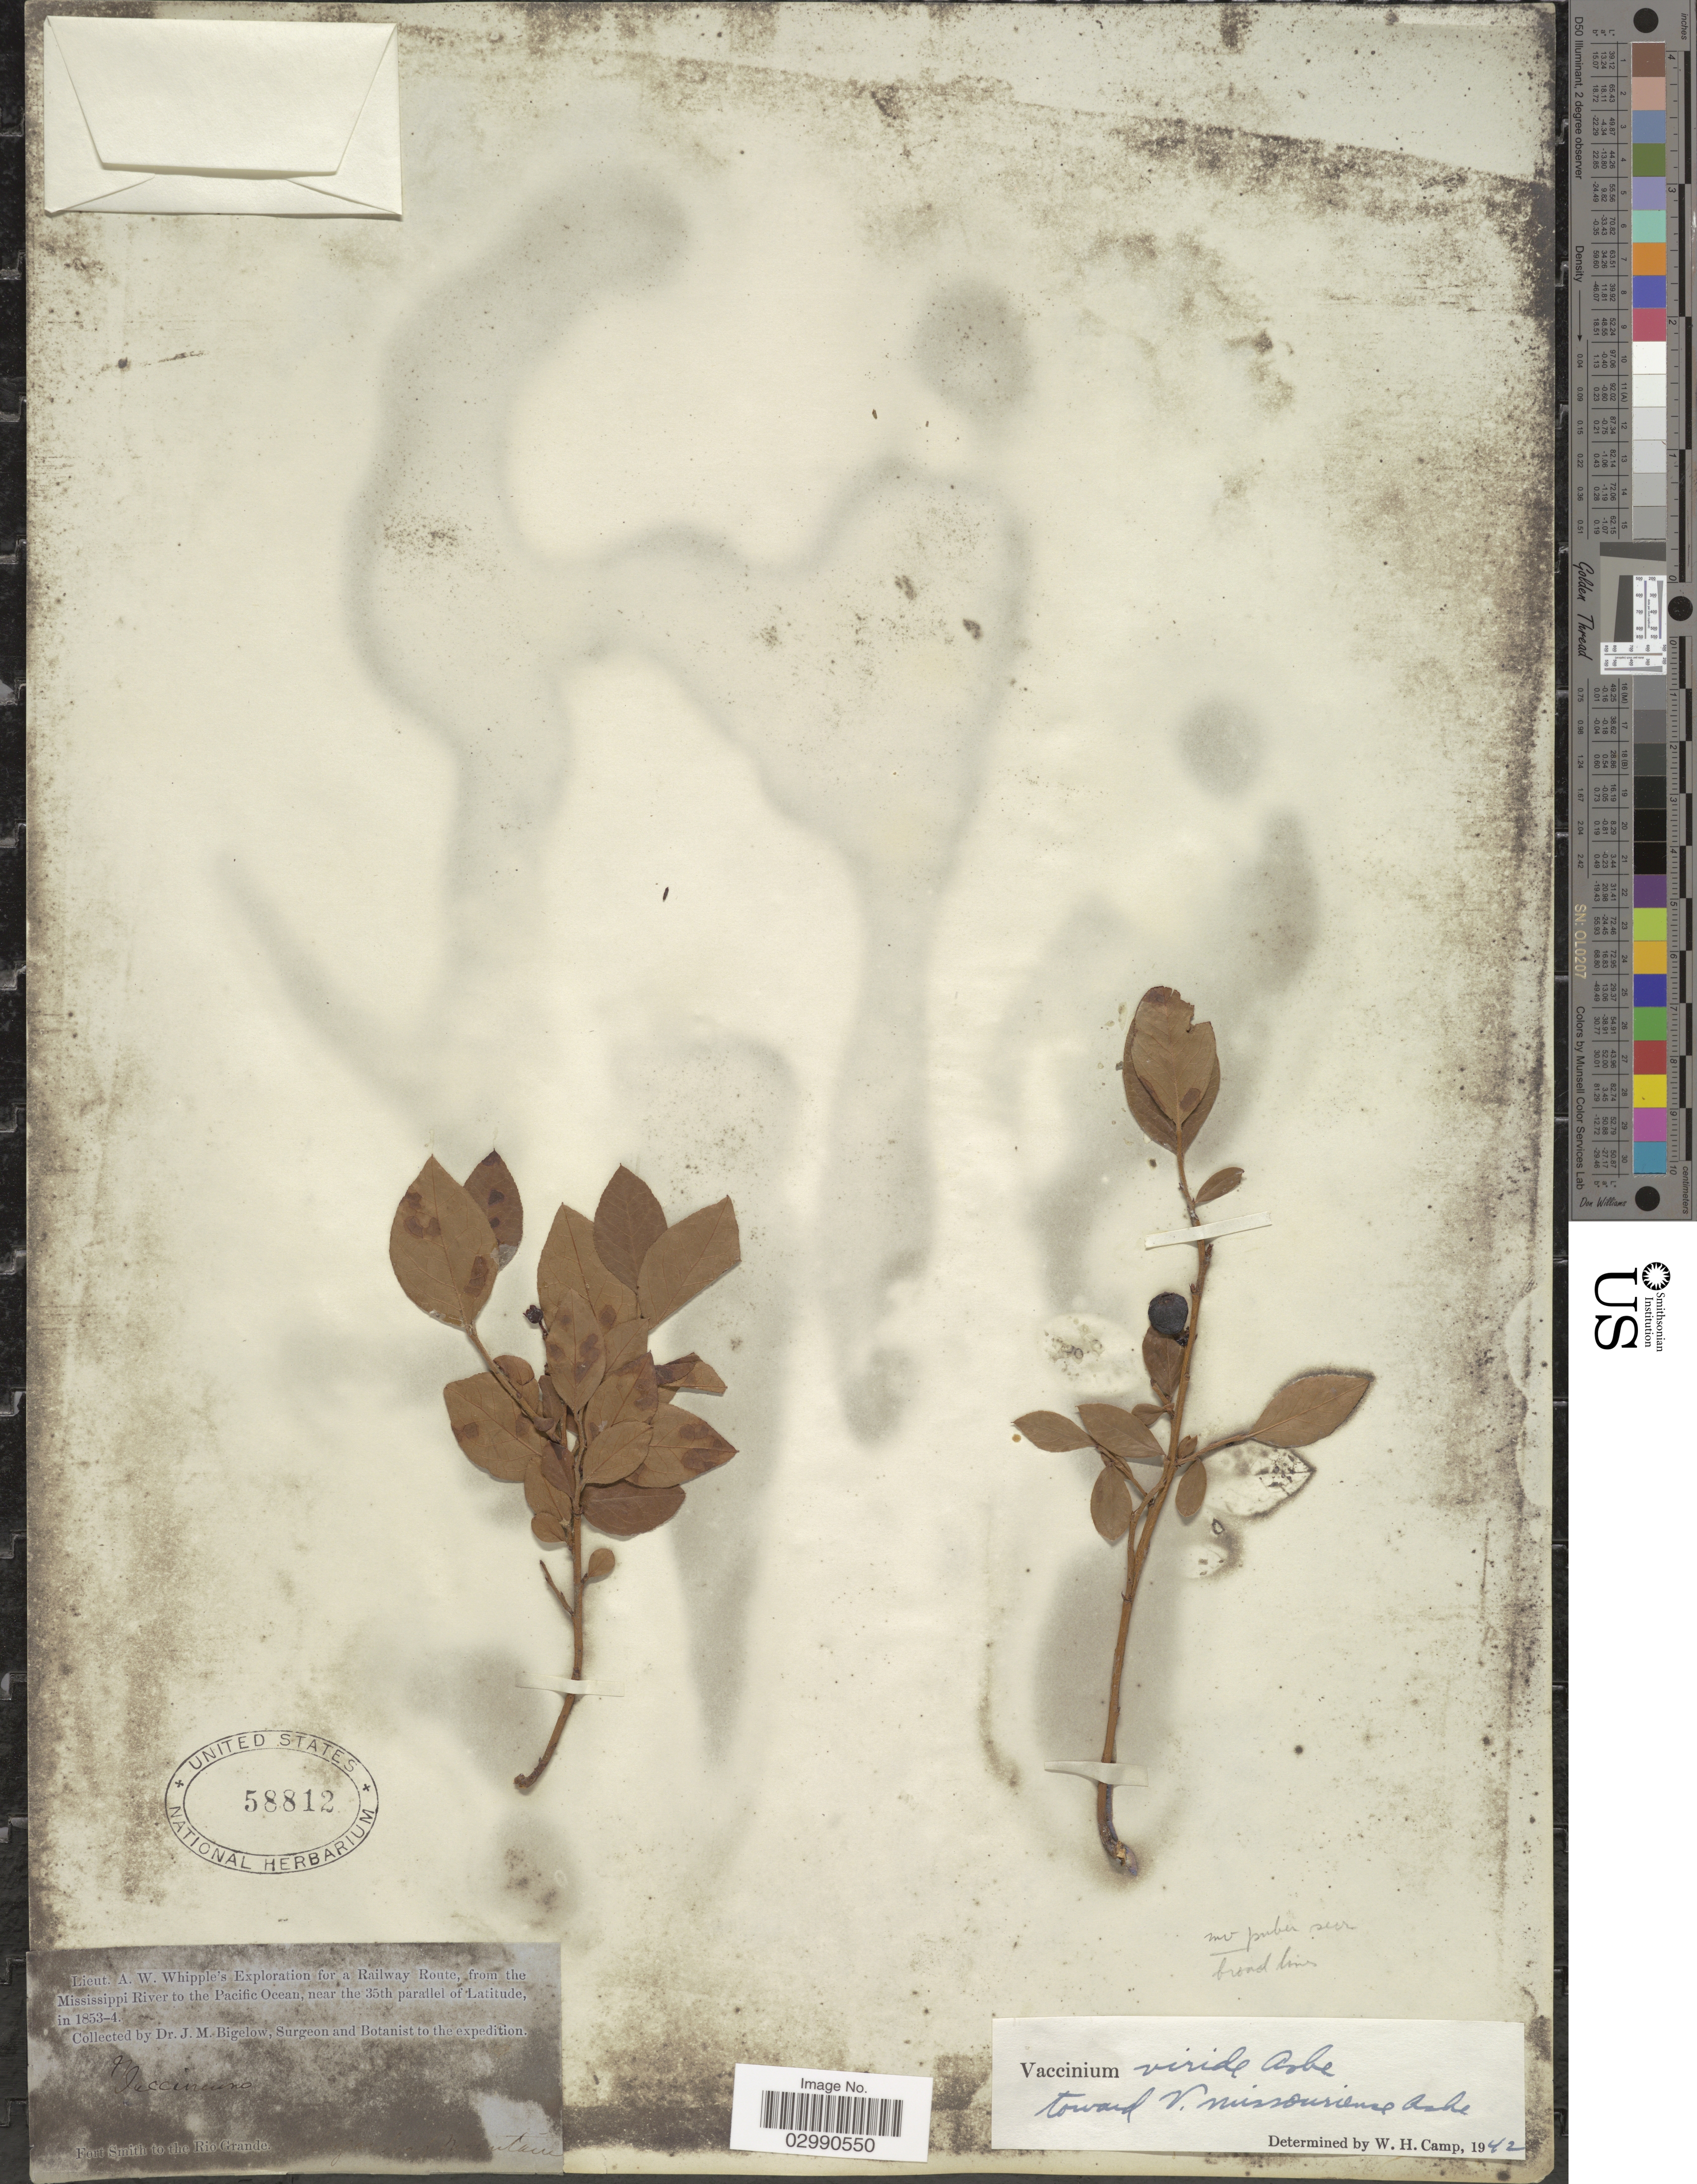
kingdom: Plantae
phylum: Tracheophyta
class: Magnoliopsida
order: Ericales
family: Ericaceae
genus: Vaccinium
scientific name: Vaccinium viride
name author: Ashe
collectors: J. M. Bigelow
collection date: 1853/1854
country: United States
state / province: Arkansas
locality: Railway Route, from the Mississippi River to the Pacific Ocean. Fort Smith to the Rio Grande. Sugarloaf Mountain.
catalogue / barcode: US 58812